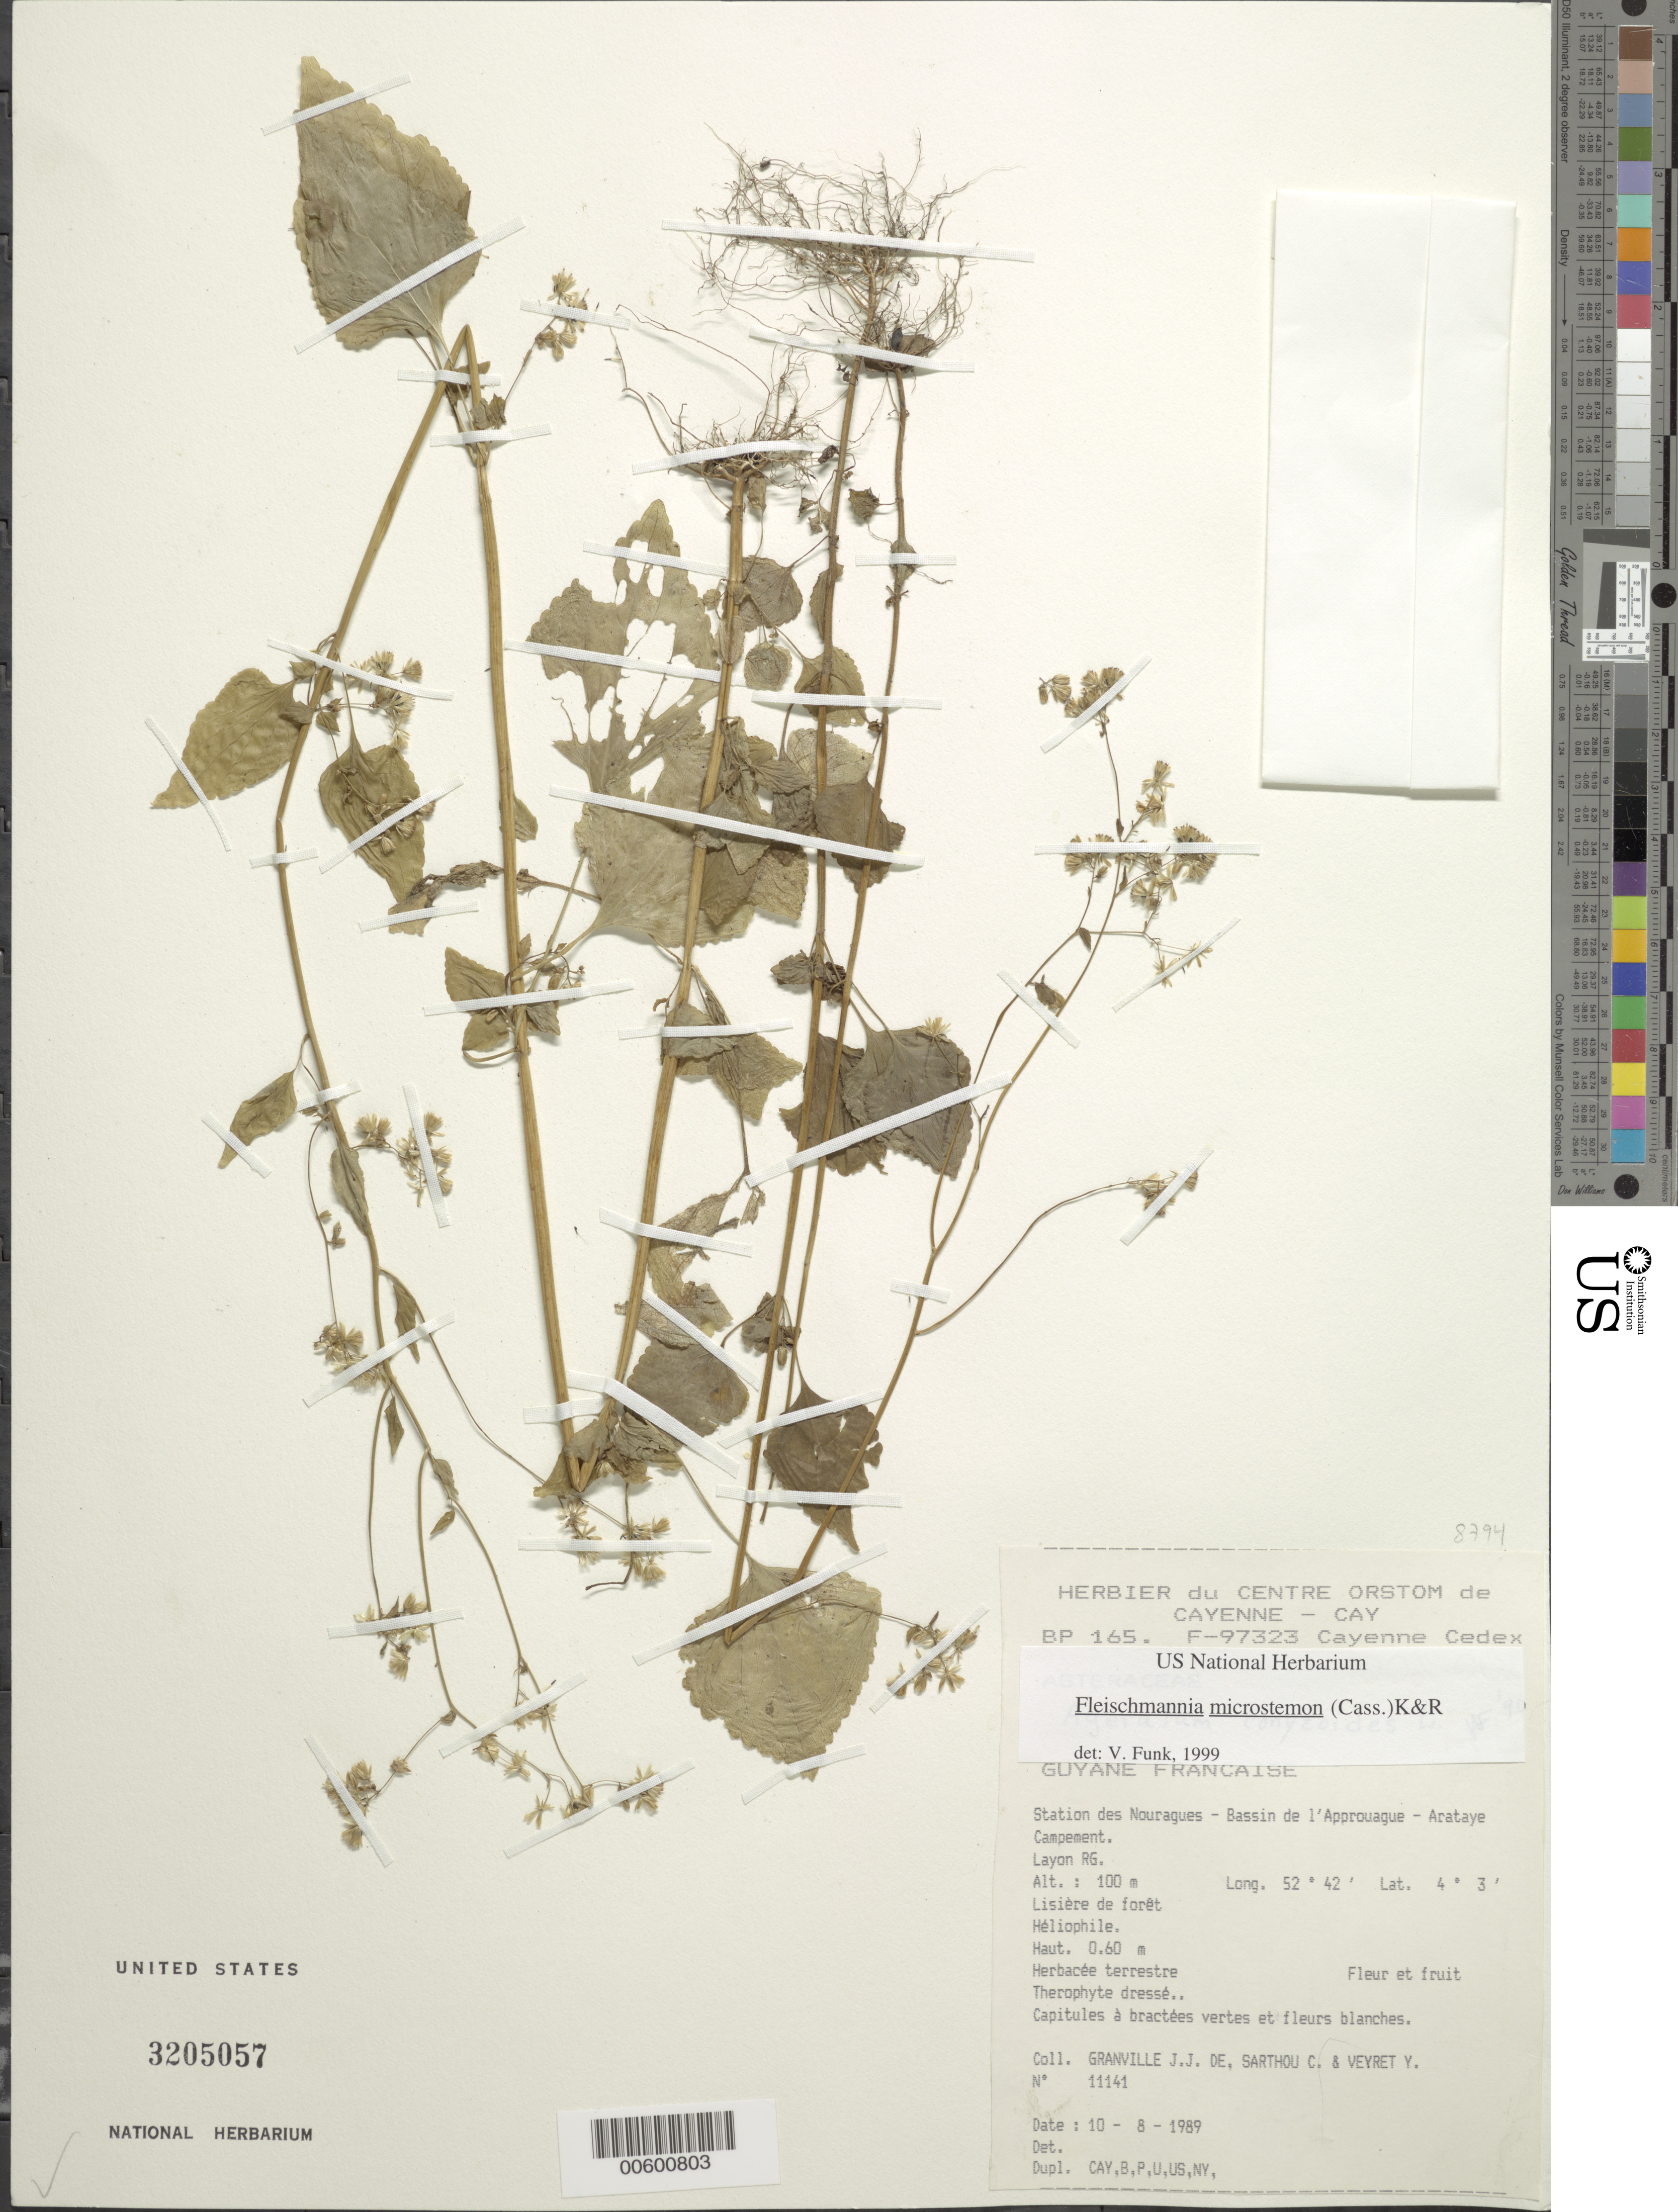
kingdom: Plantae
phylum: Tracheophyta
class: Magnoliopsida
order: Asterales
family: Asteraceae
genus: Fleischmannia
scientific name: Fleischmannia microstemon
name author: (Cass.) R.M. King & H. Rob.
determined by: Pruski, J. F.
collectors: J.-J. de Granville, C. Sarthou & Y. Veyret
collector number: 11141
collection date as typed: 10-Aug-89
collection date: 1989-08-10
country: French Guiana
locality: Station des Nouragues, Bassin de l'Approuague, Arataye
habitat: Lisière de forêt. Heliophile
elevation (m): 100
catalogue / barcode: US 3341757